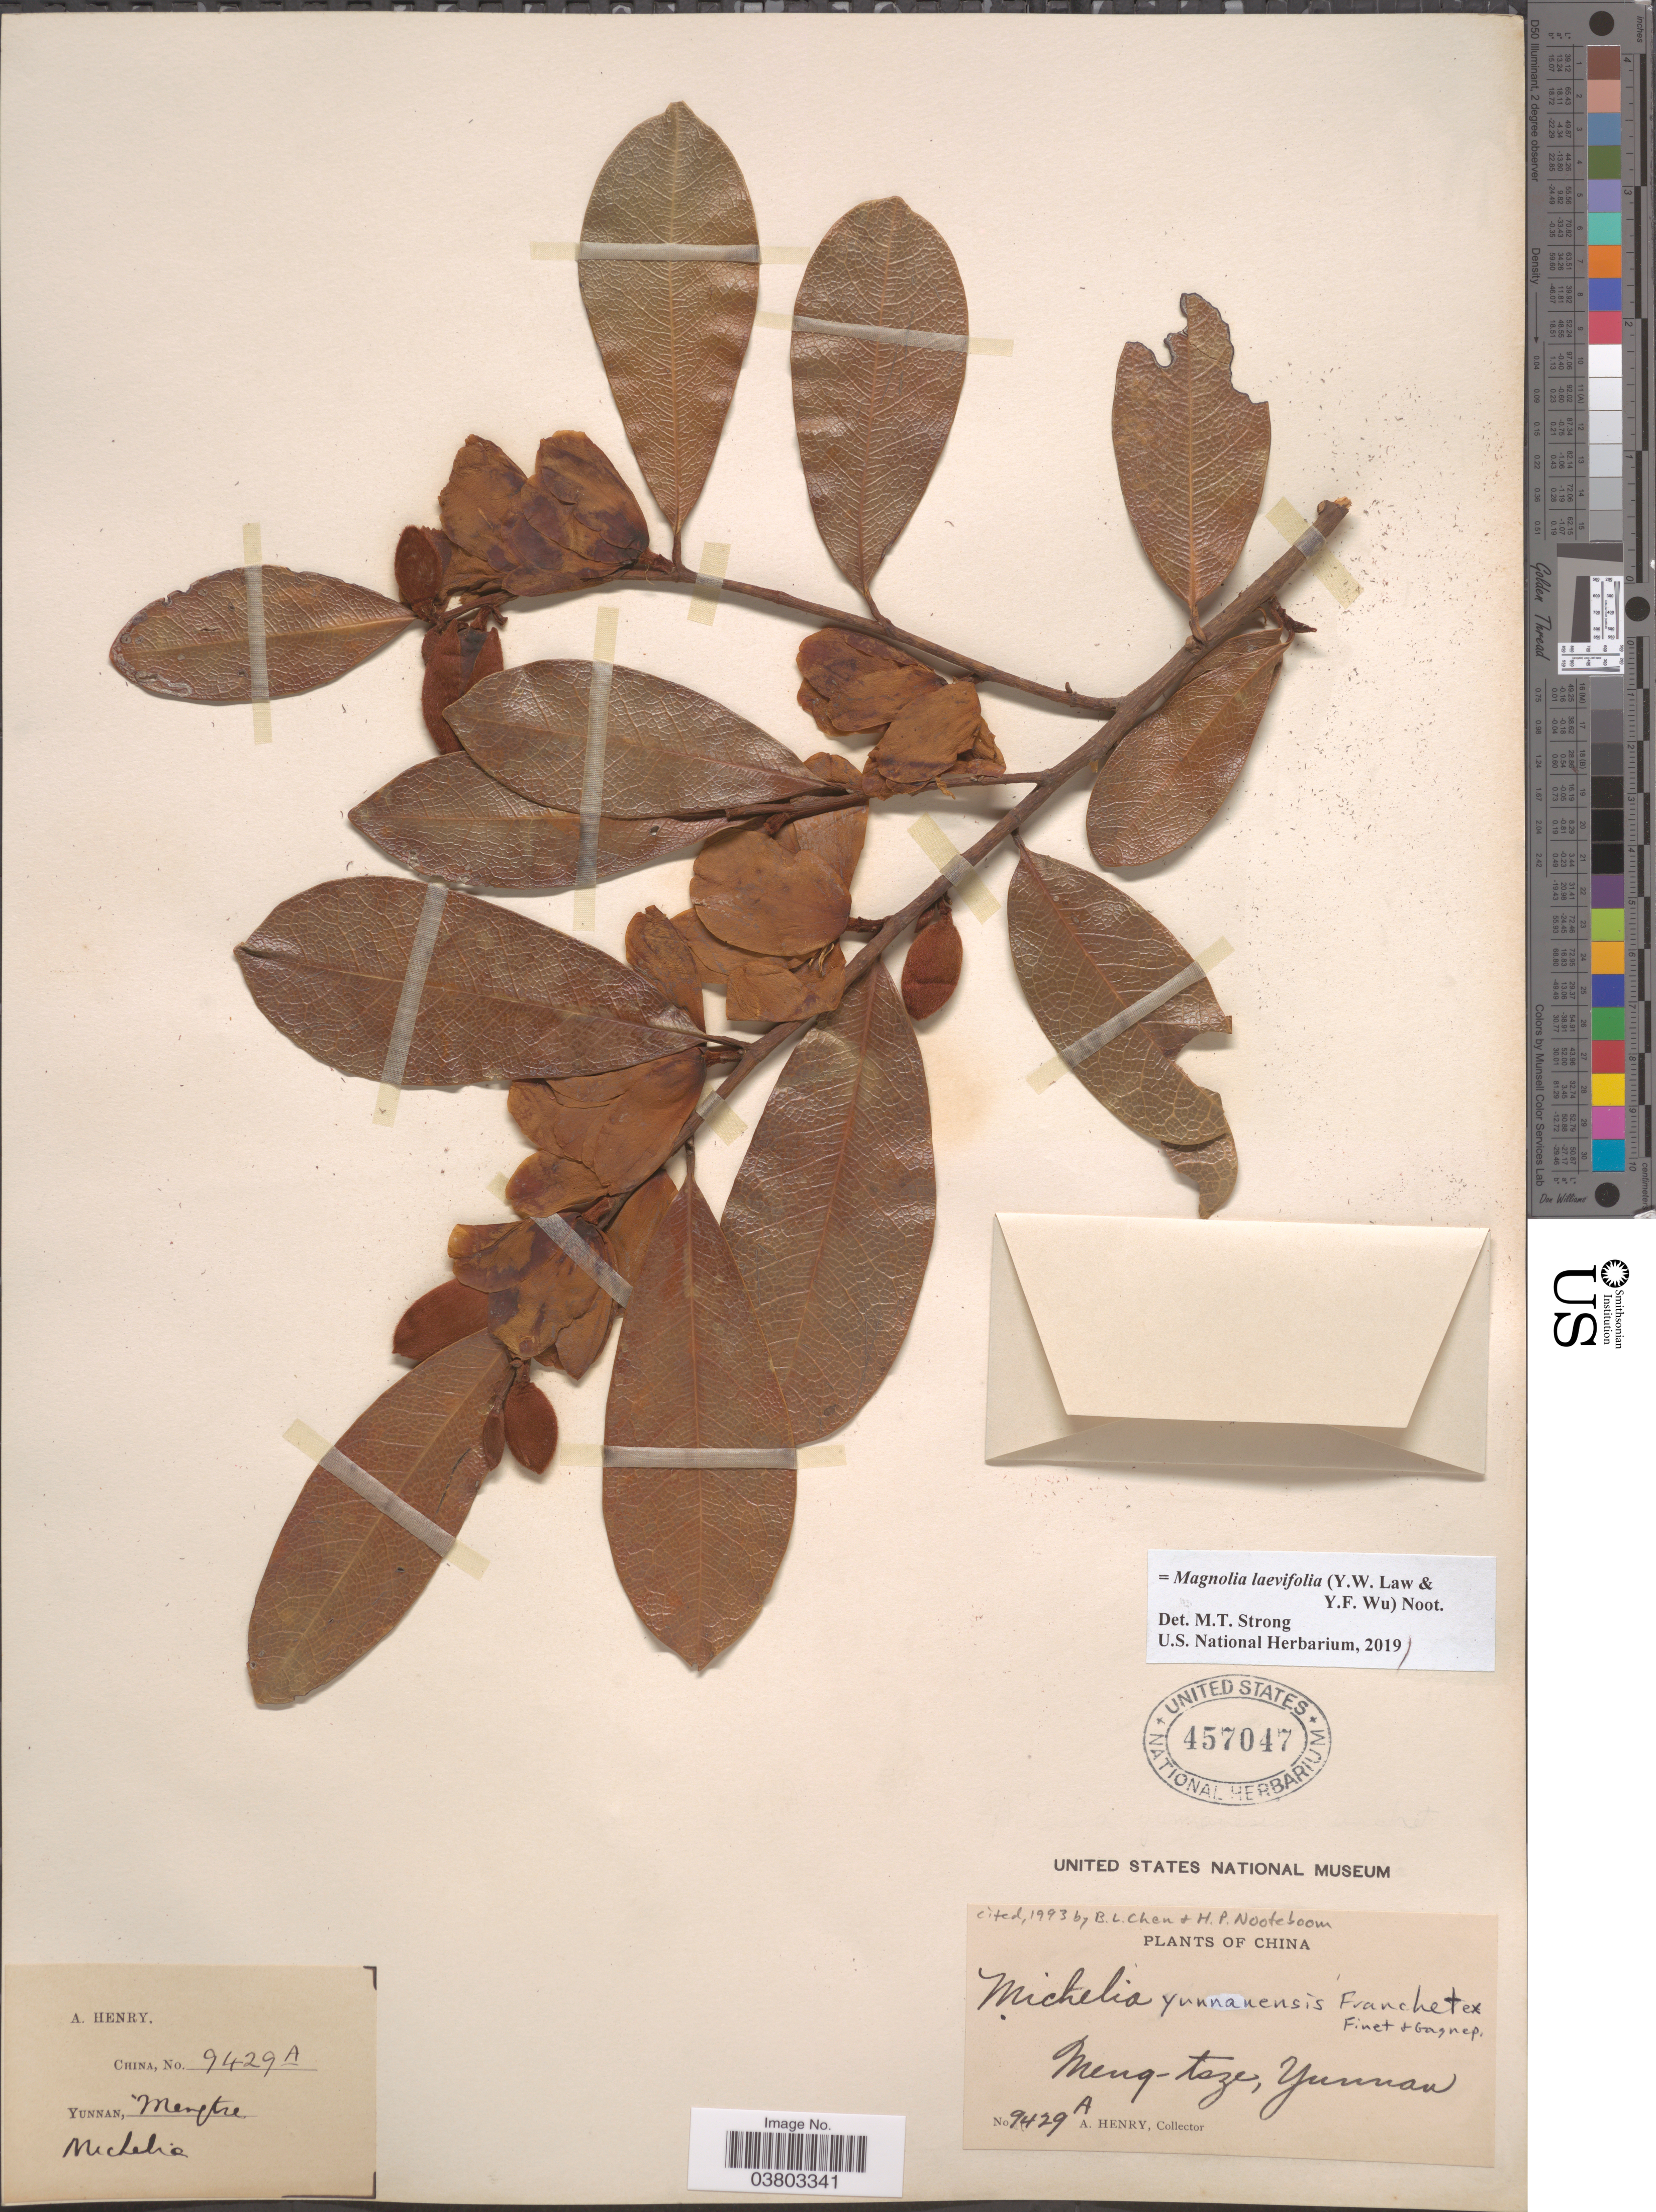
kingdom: Plantae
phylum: Tracheophyta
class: Magnoliopsida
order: Magnoliales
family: Magnoliaceae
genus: Magnolia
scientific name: Magnolia laevifolia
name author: (Y.W. Law & Y.F. Wu) Noot.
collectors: A. Henry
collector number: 9429 A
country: China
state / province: Yunnan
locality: Meng-tsze.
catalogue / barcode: US 457047